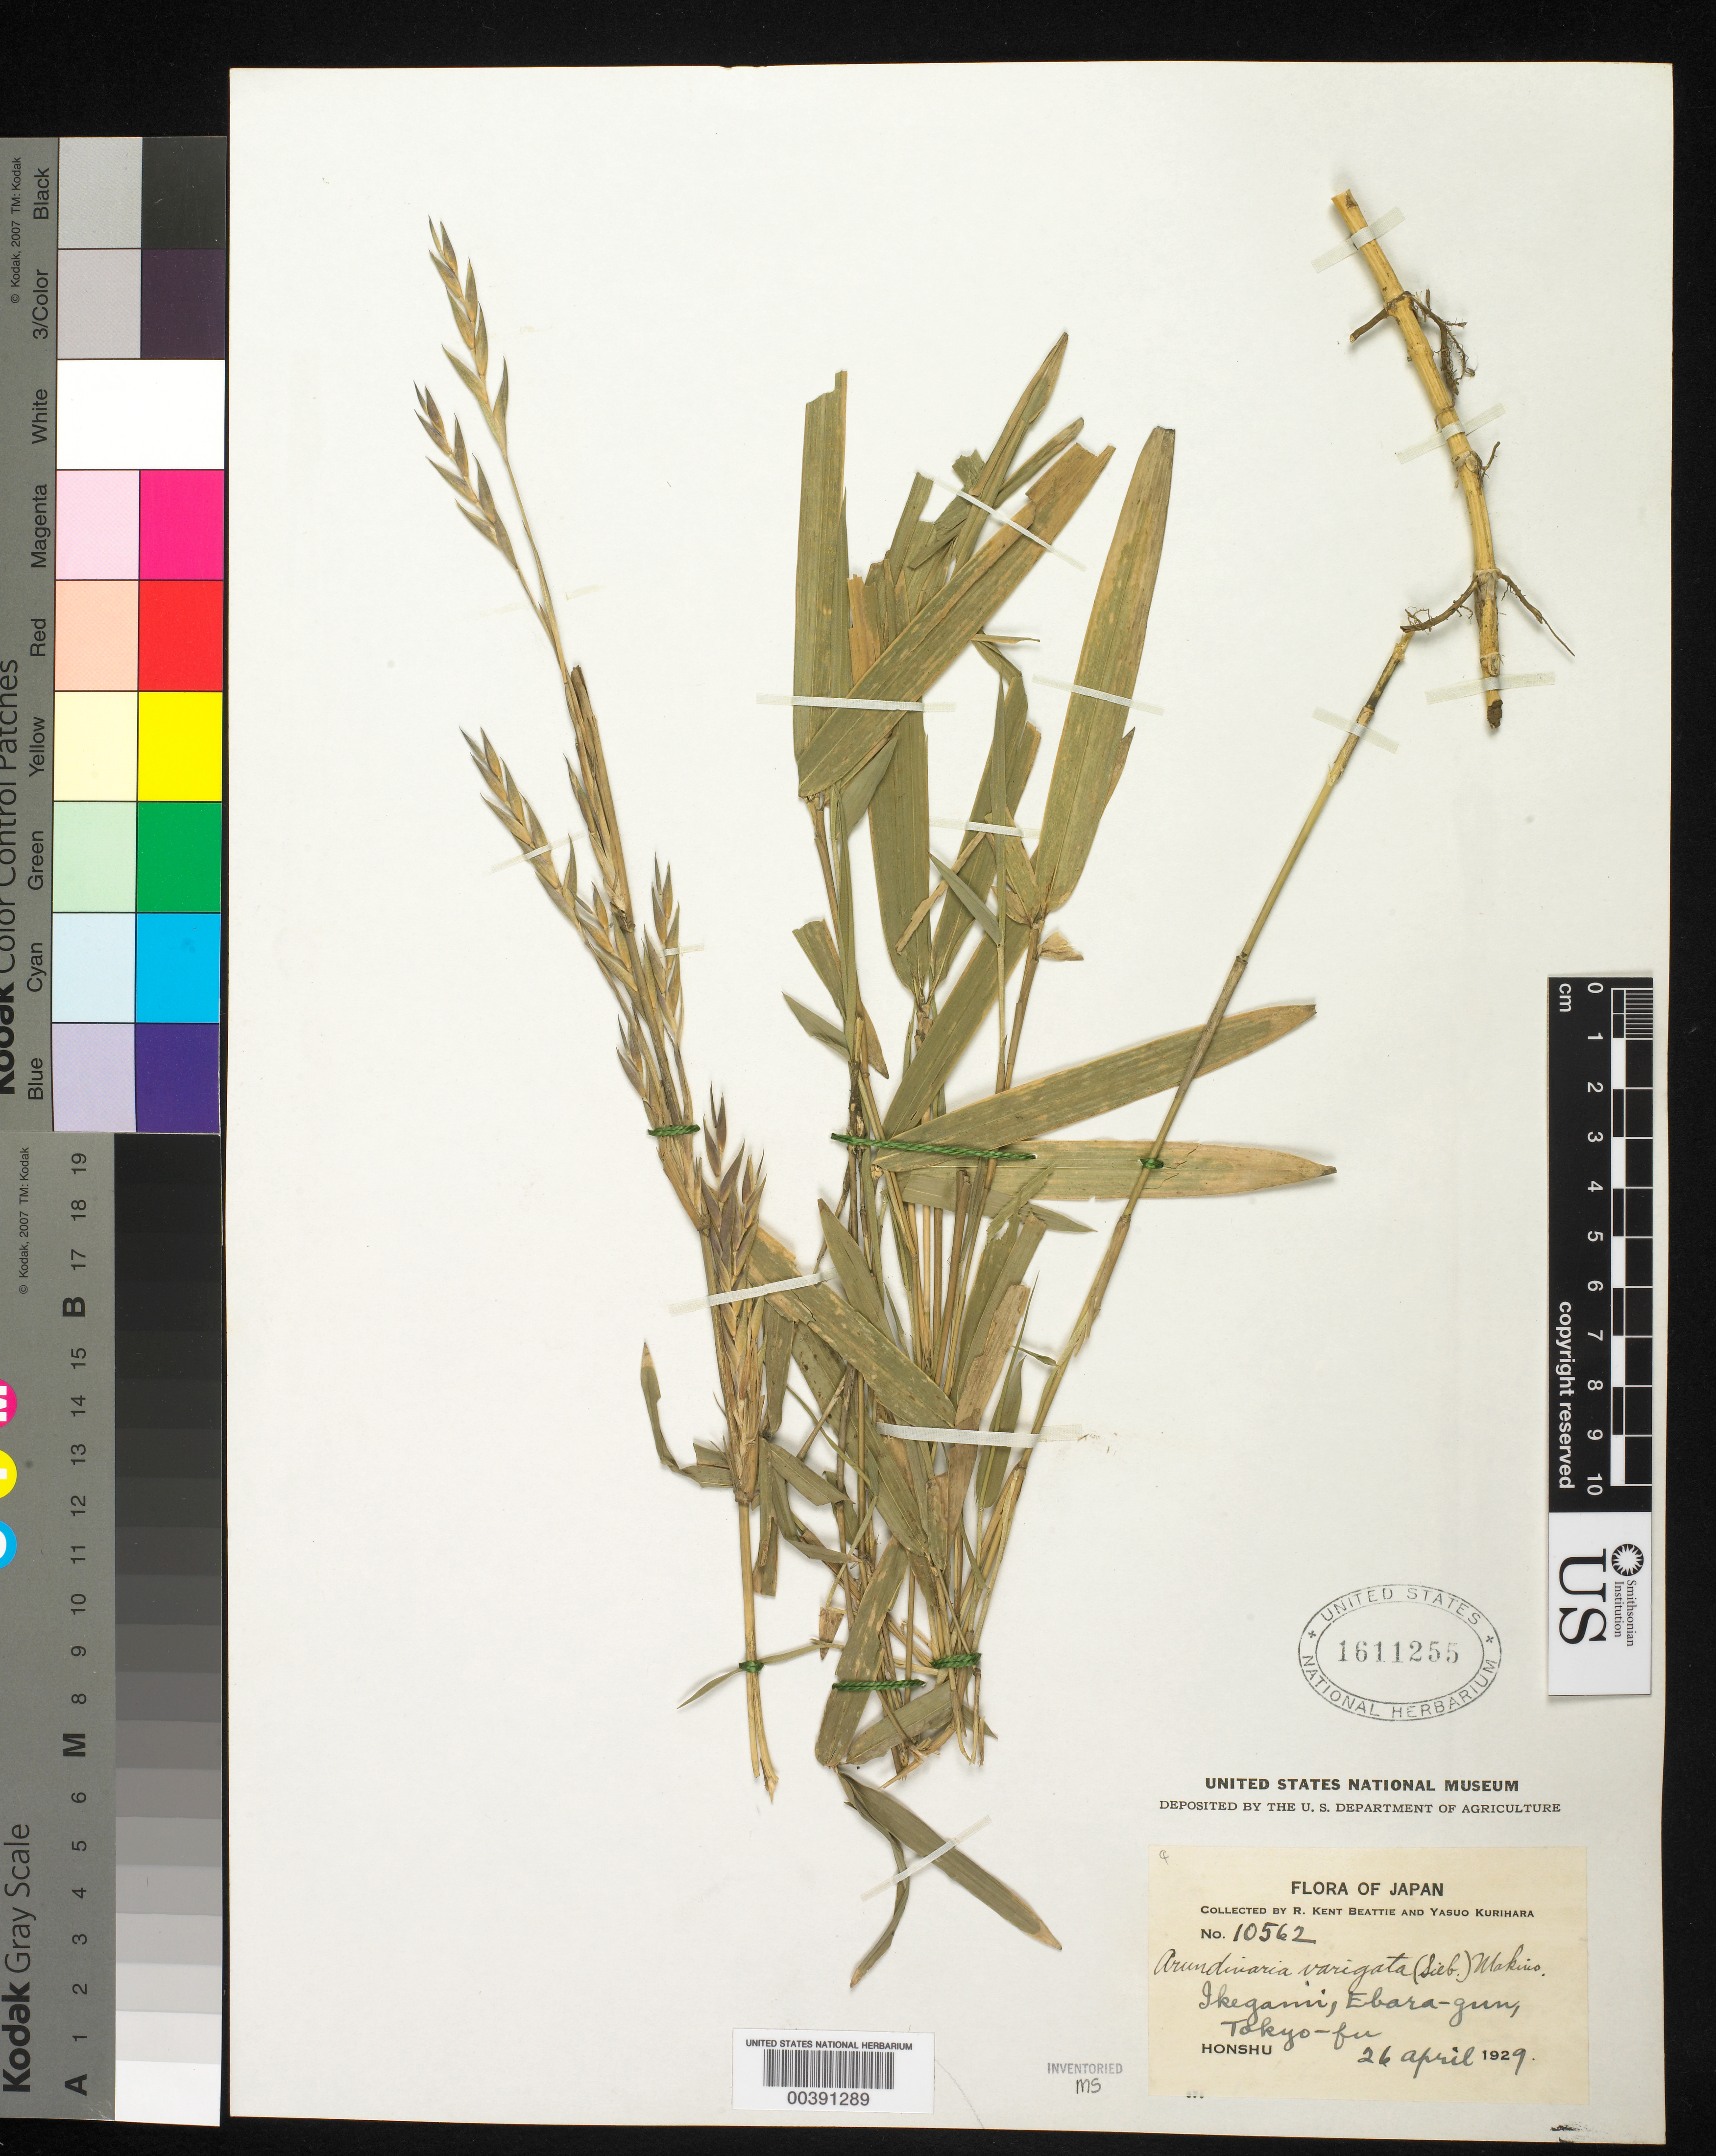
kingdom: Plantae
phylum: Tracheophyta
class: Liliopsida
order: Poales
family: Poaceae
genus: Pleioblastus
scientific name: Pleioblastus fortunei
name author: (Van Houtte) Nakai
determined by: Poaceae Reorganization Project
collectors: R. K. Beattie & Y. Kurihara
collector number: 10562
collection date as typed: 26 Apr 1929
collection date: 1929-04-26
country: Japan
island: Honshu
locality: Tokyo-fu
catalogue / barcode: US 1611255